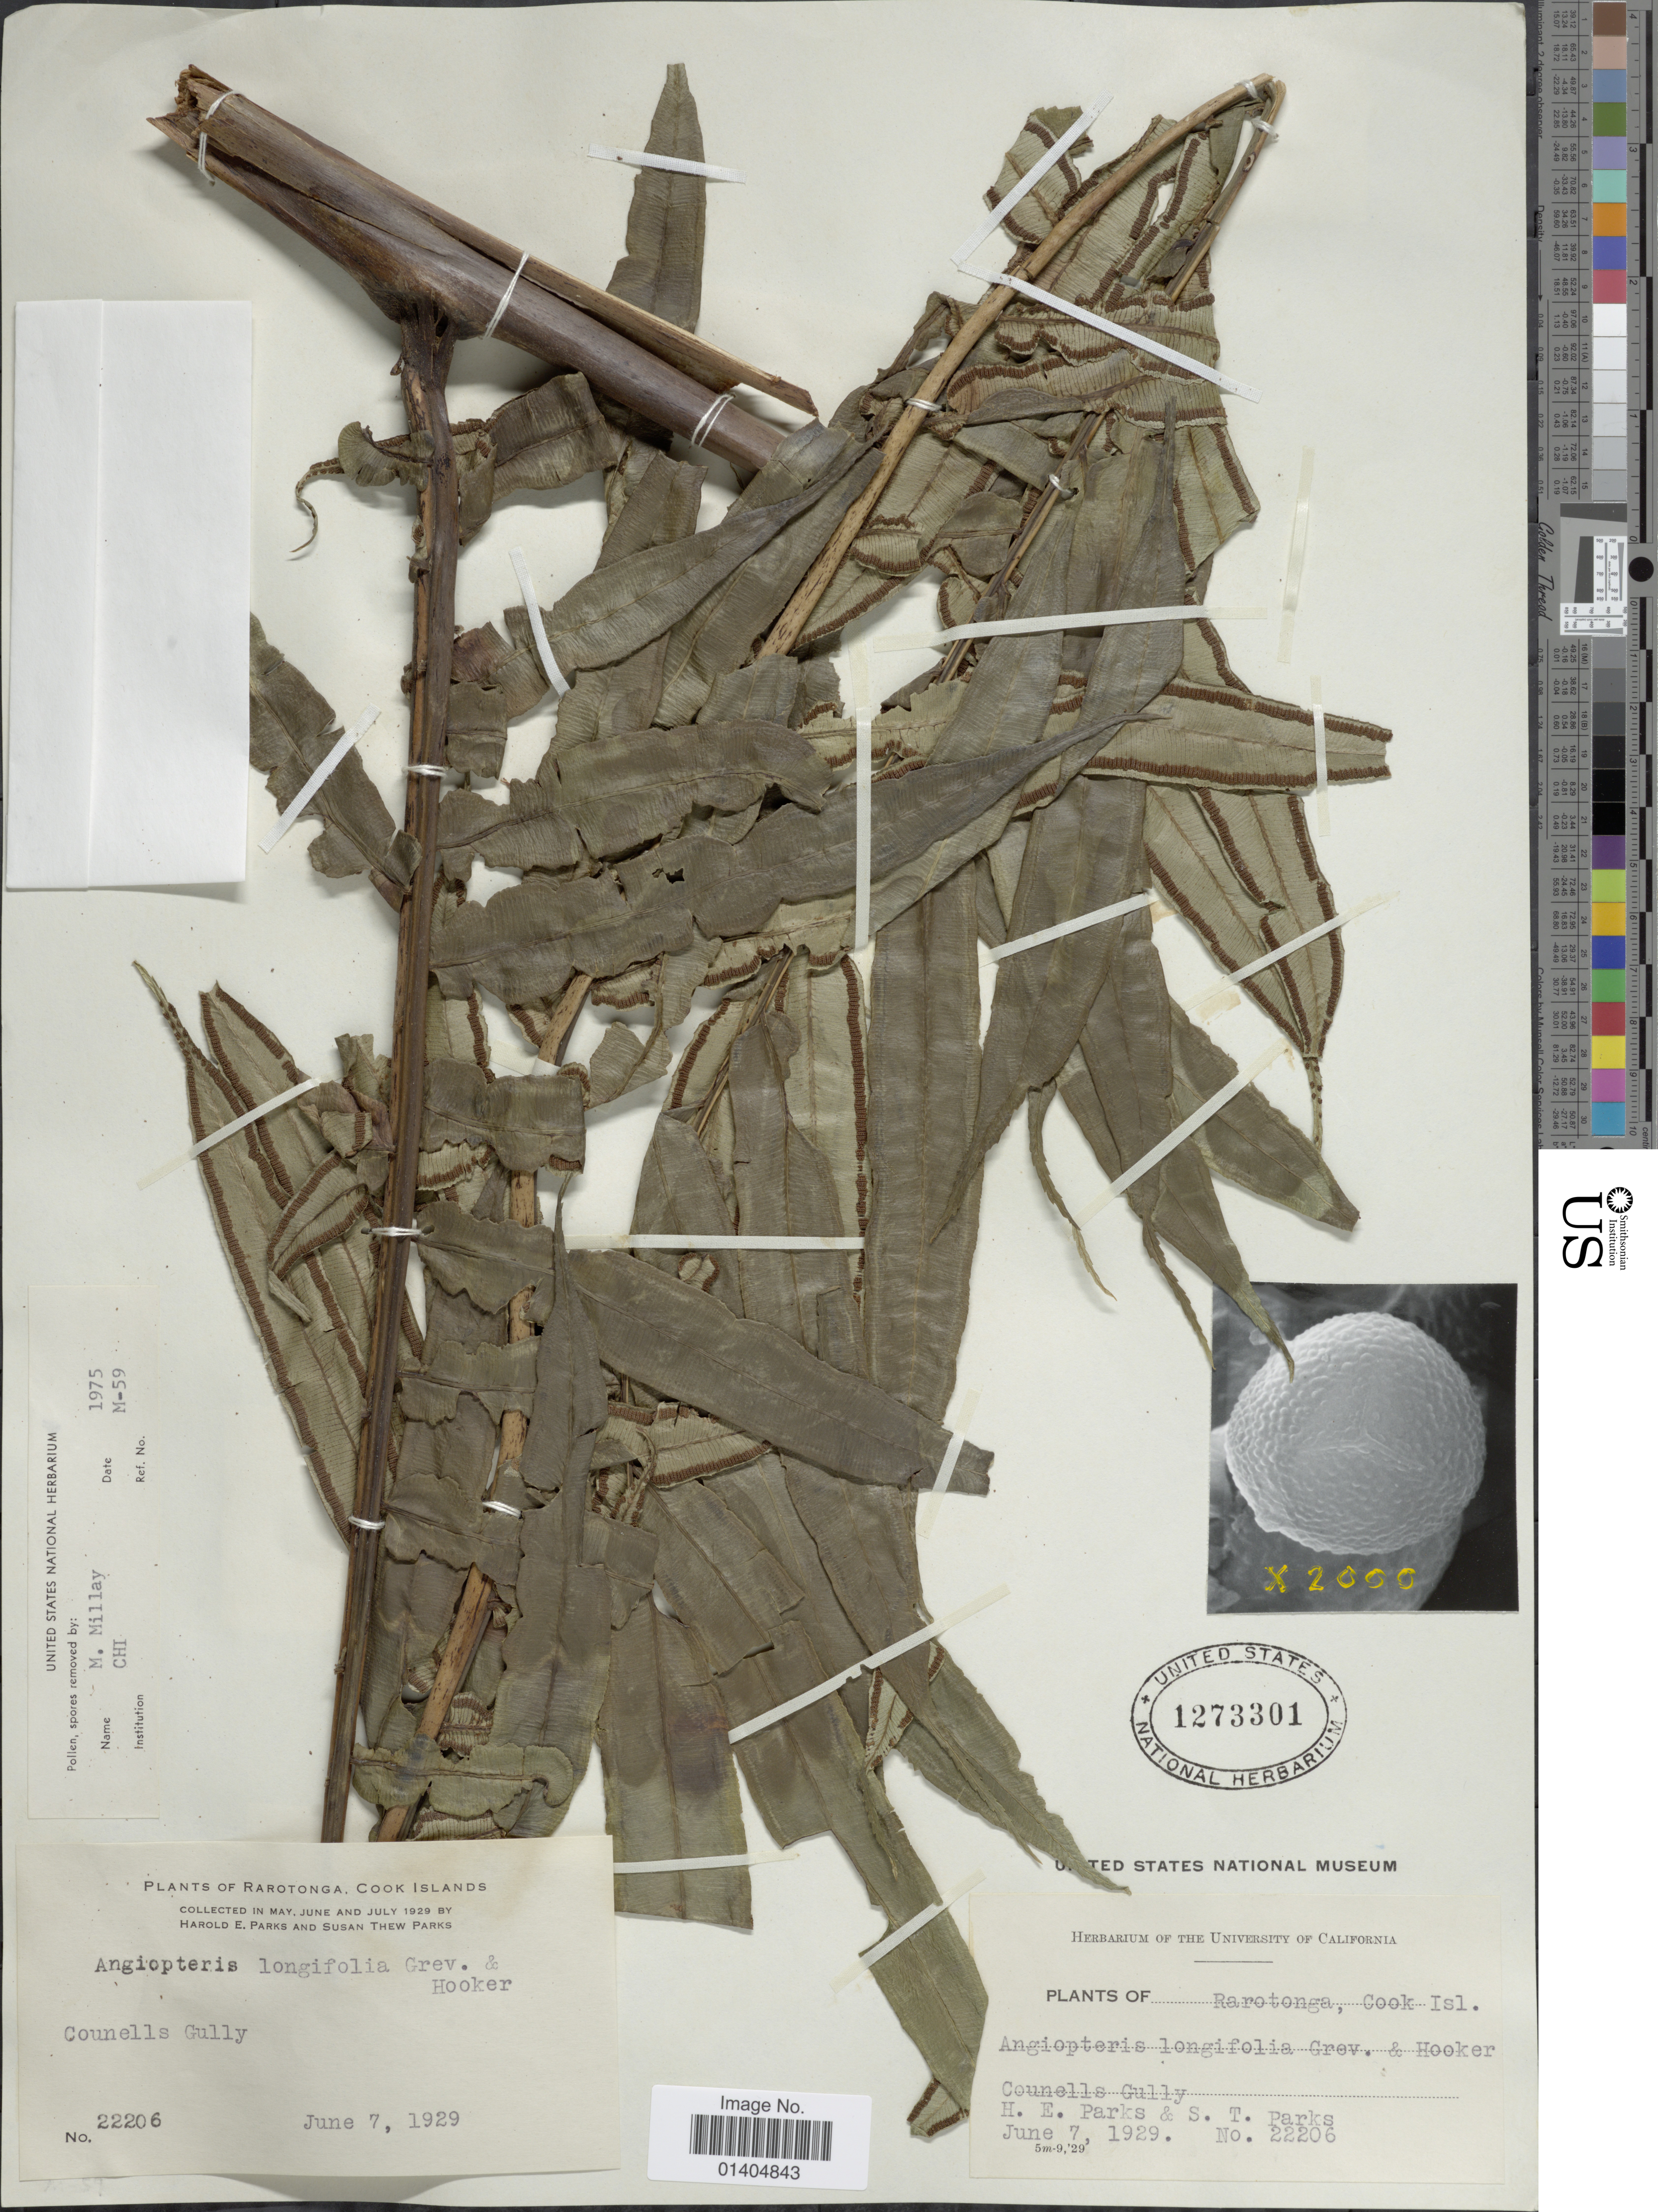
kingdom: Plantae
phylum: Tracheophyta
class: Polypodiopsida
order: Marattiales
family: Marattiaceae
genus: Angiopteris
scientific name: Angiopteris longifolia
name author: Hook. & Grev.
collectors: H. E. Parks & S. Parks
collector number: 22206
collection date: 1929-06-07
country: Cook Islands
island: Rarotonga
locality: Rarotonga, Counells Gully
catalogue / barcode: US 1273301